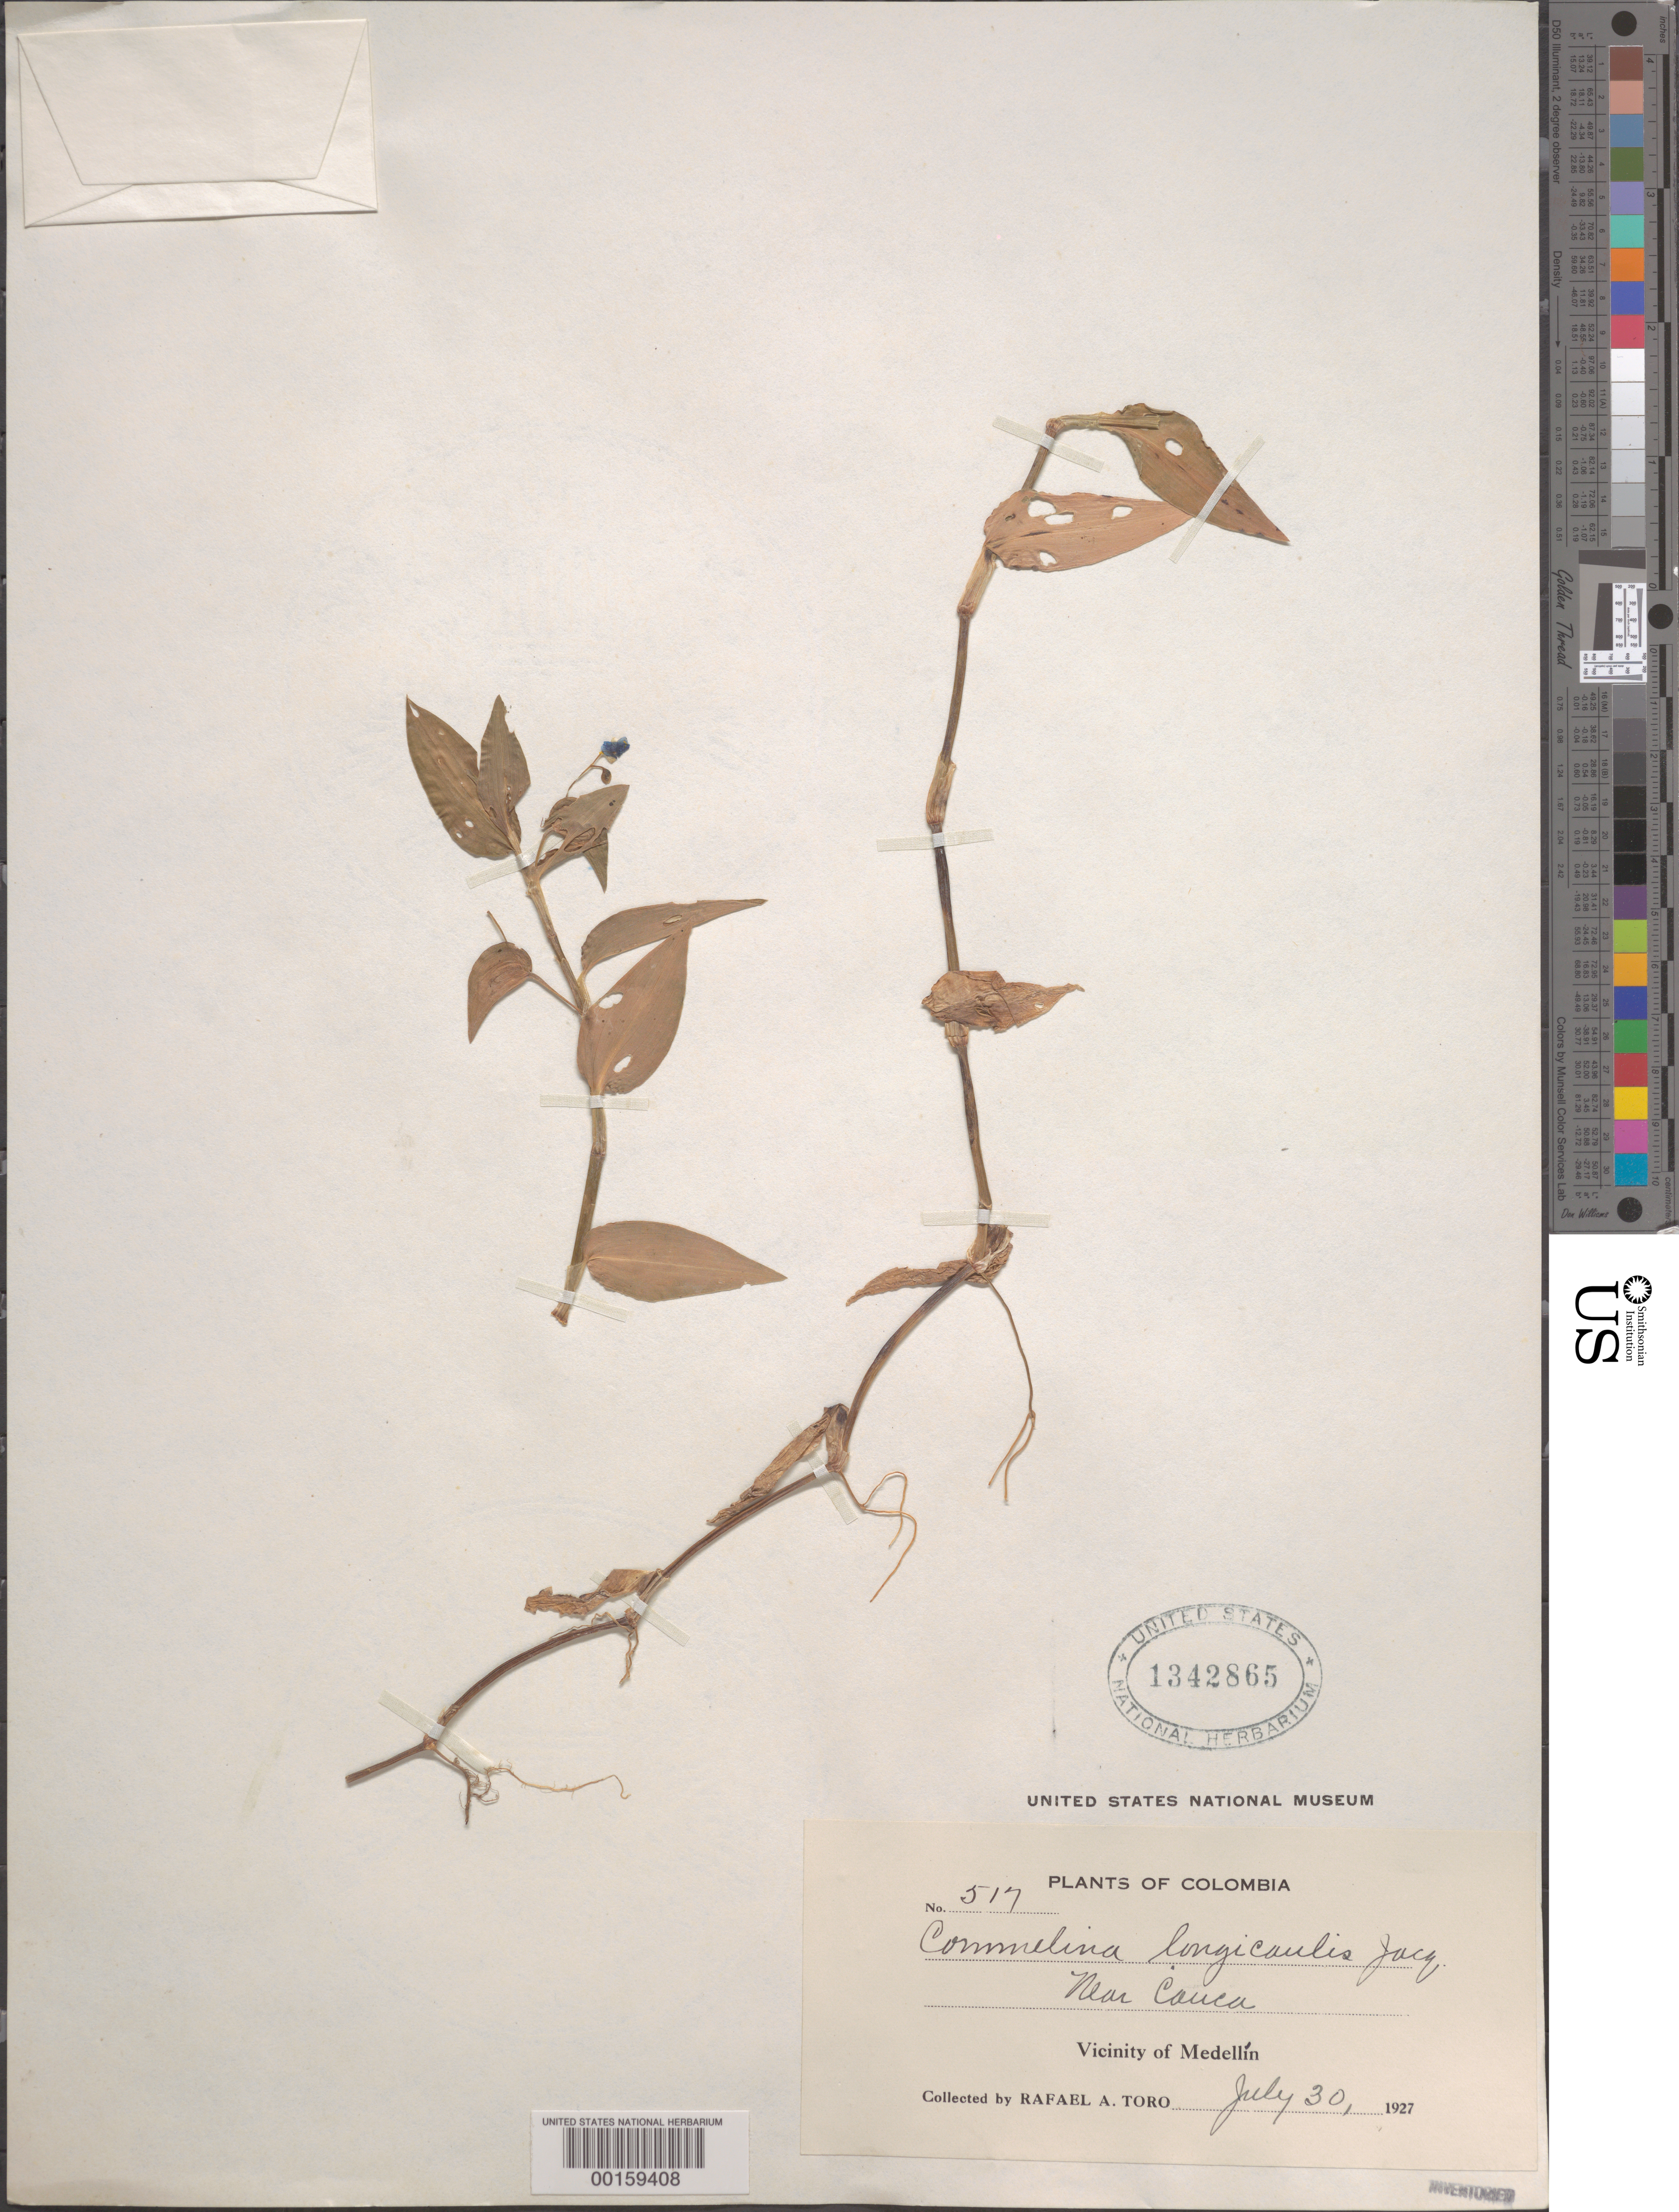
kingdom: Plantae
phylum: Tracheophyta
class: Liliopsida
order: Commelinales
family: Commelinaceae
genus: Commelina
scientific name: Commelina diffusa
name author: Burm. f.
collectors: R. A. Toro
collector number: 517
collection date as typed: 30 Jul 1927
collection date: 1927-07-30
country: Colombia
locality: Medellin near Cauca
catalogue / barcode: US 1342865